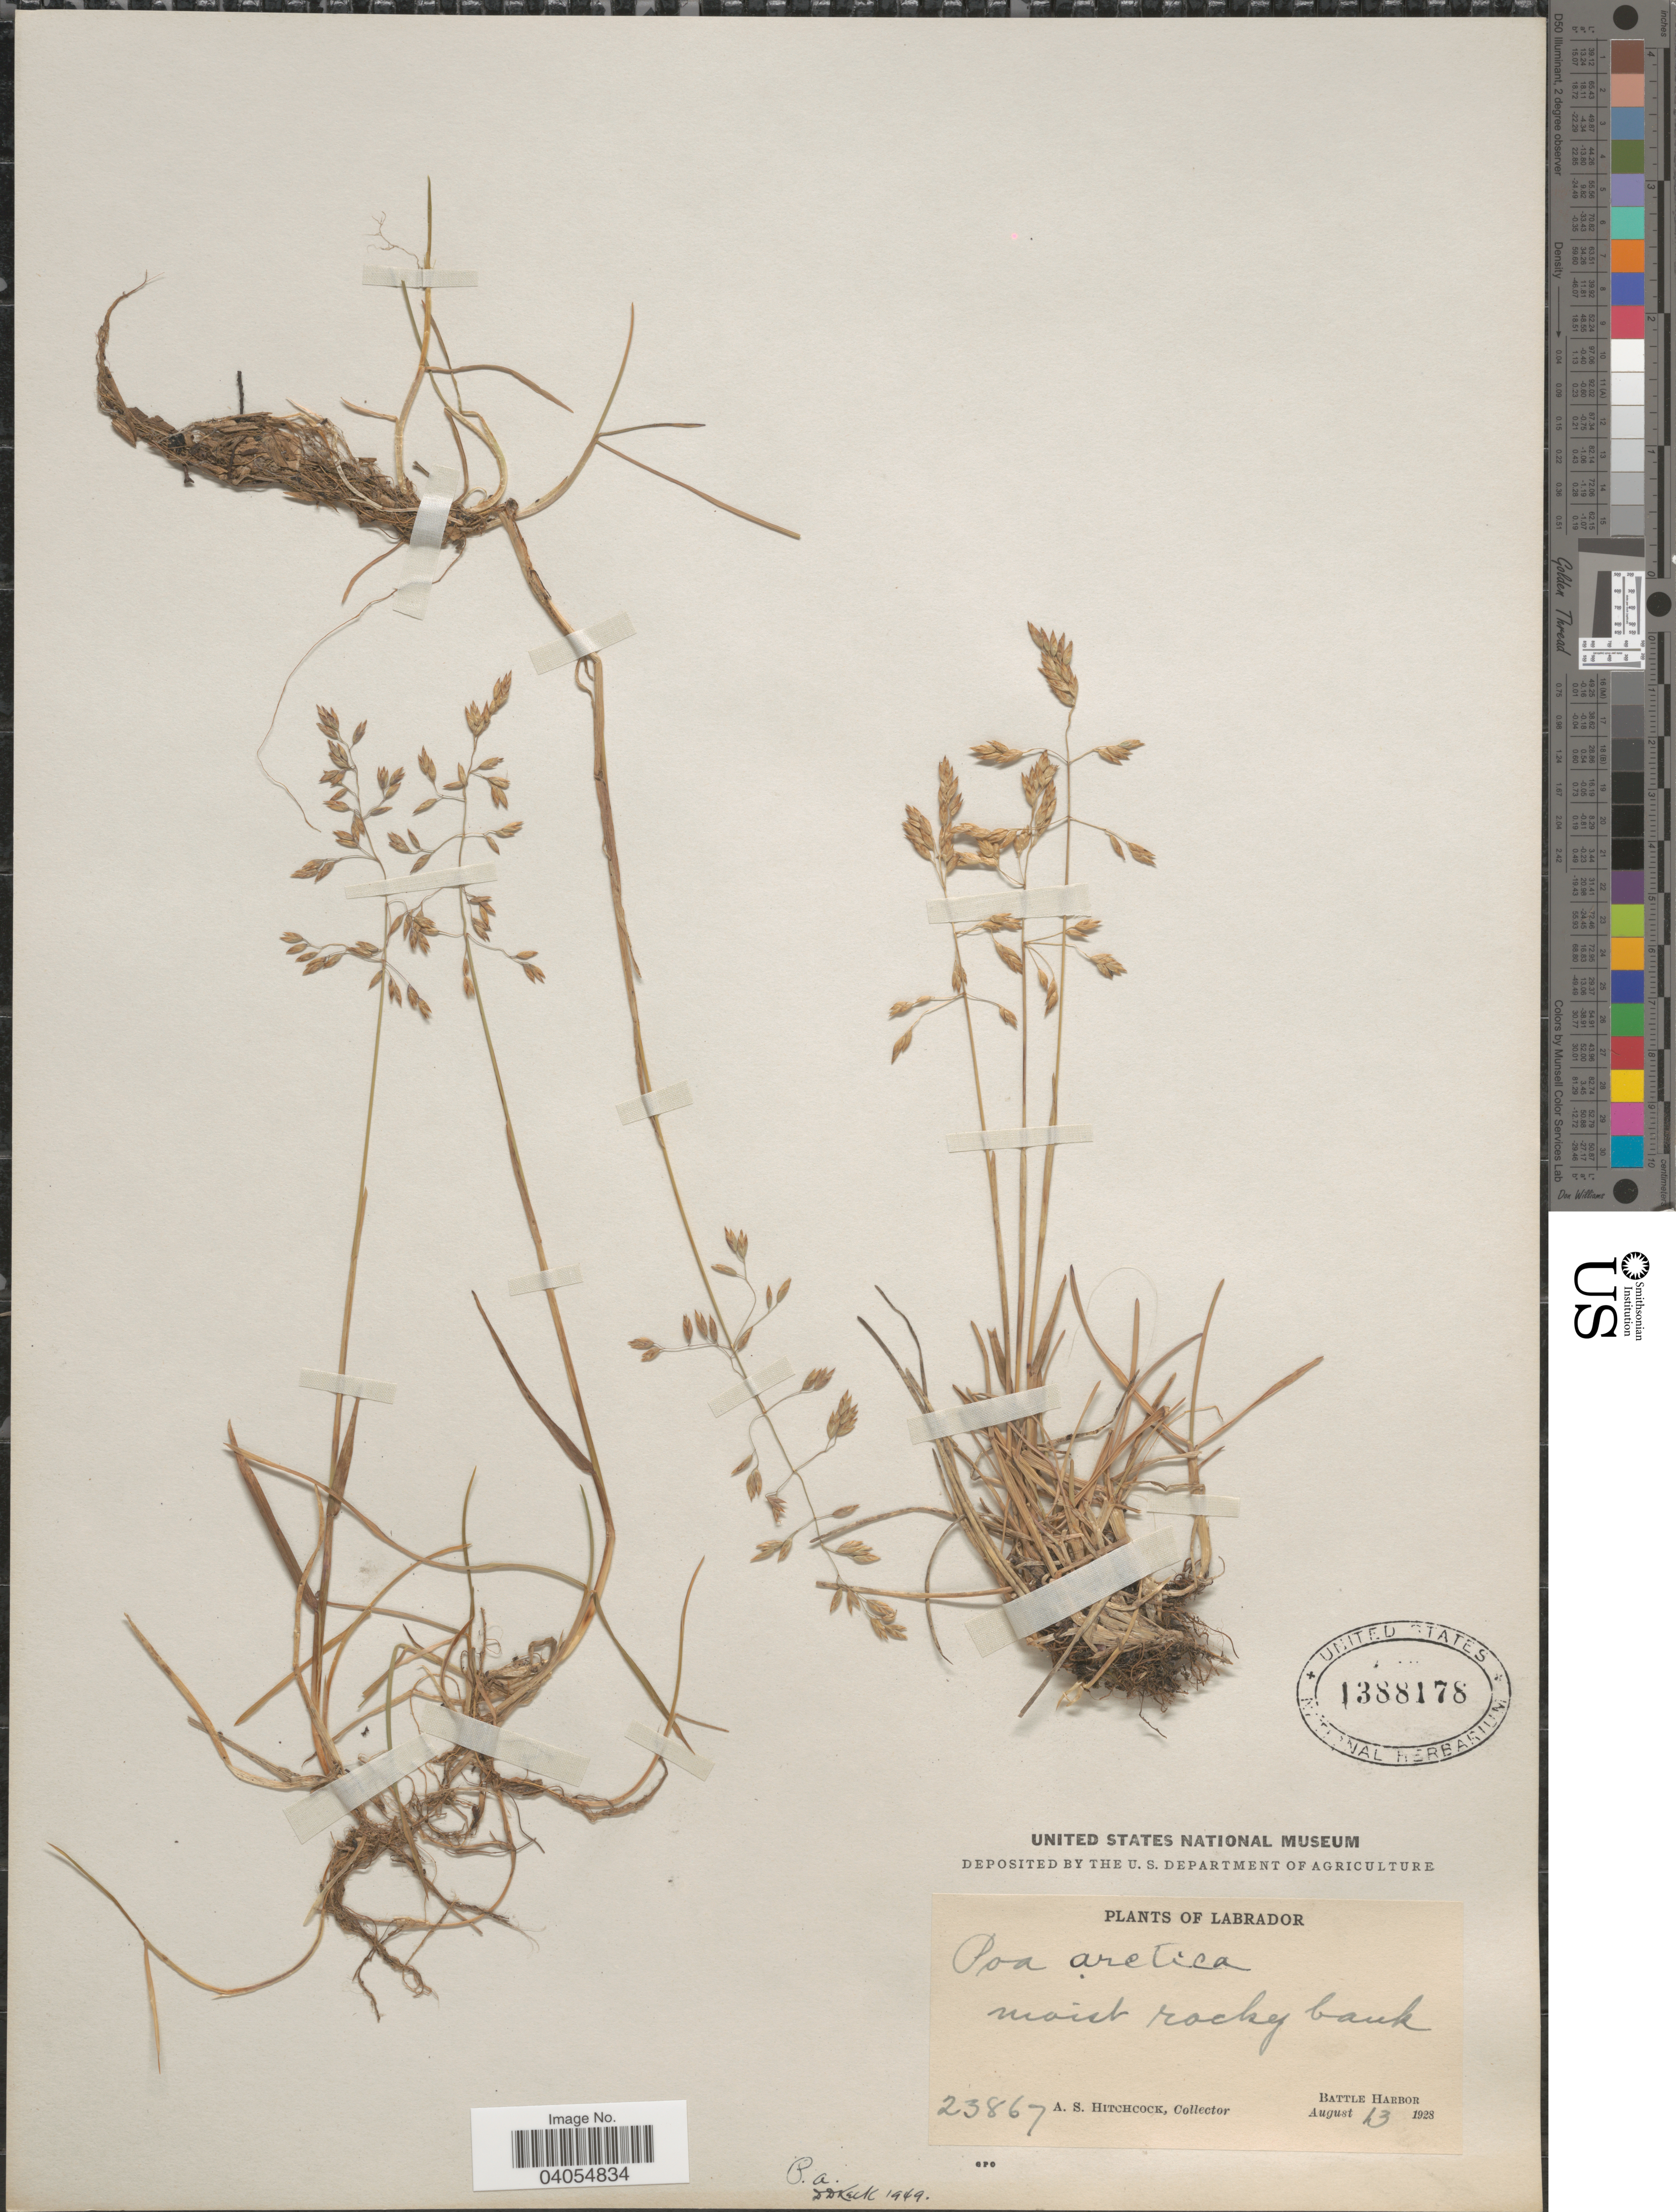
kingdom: Plantae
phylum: Tracheophyta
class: Liliopsida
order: Poales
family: Poaceae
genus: Poa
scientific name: Poa arctica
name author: R. Br.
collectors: A. S. Hitchcock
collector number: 23867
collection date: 1928-08-13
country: Canada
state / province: Newfoundland and Labrador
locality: Labrador. Battle Harbor.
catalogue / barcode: US 1388178